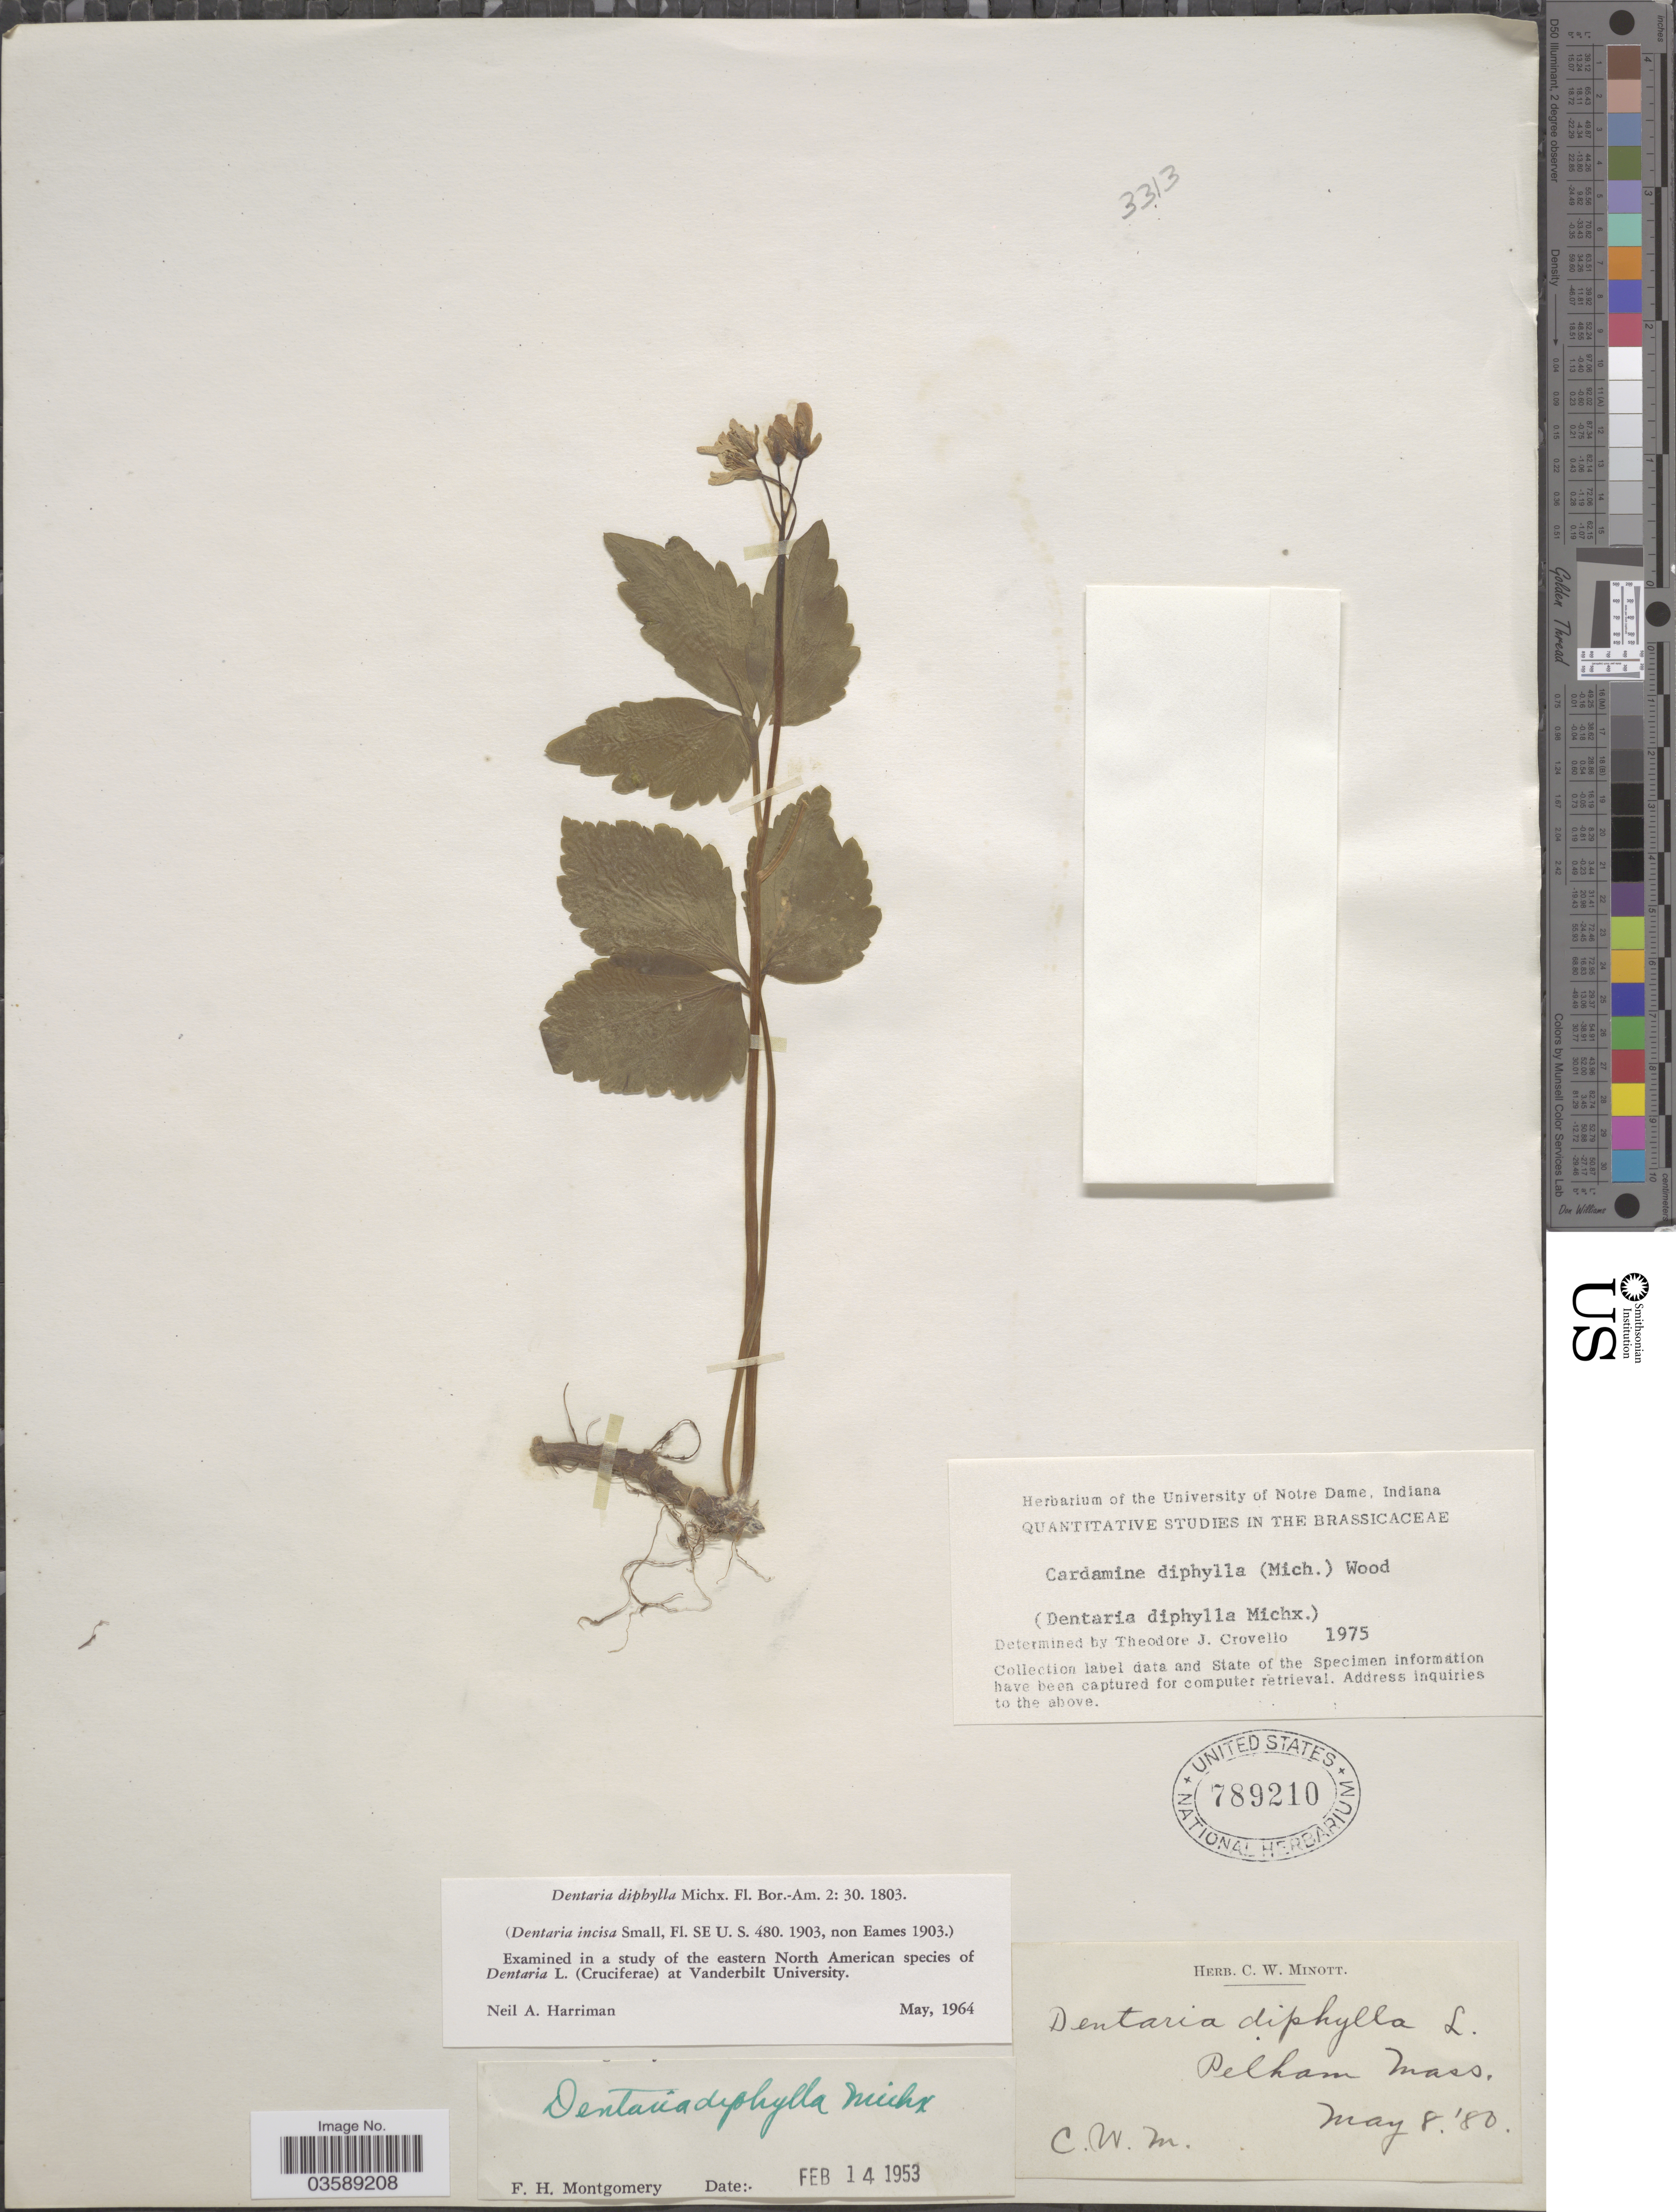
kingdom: Plantae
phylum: Tracheophyta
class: Magnoliopsida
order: Brassicales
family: Brassicaceae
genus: Cardamine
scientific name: Cardamine diphylla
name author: (Michx.) Alph. Wood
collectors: C. Minott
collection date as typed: Transcribed d/m/y: 8/5/80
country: United States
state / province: Massachusetts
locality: Pelham.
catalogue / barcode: US 789210